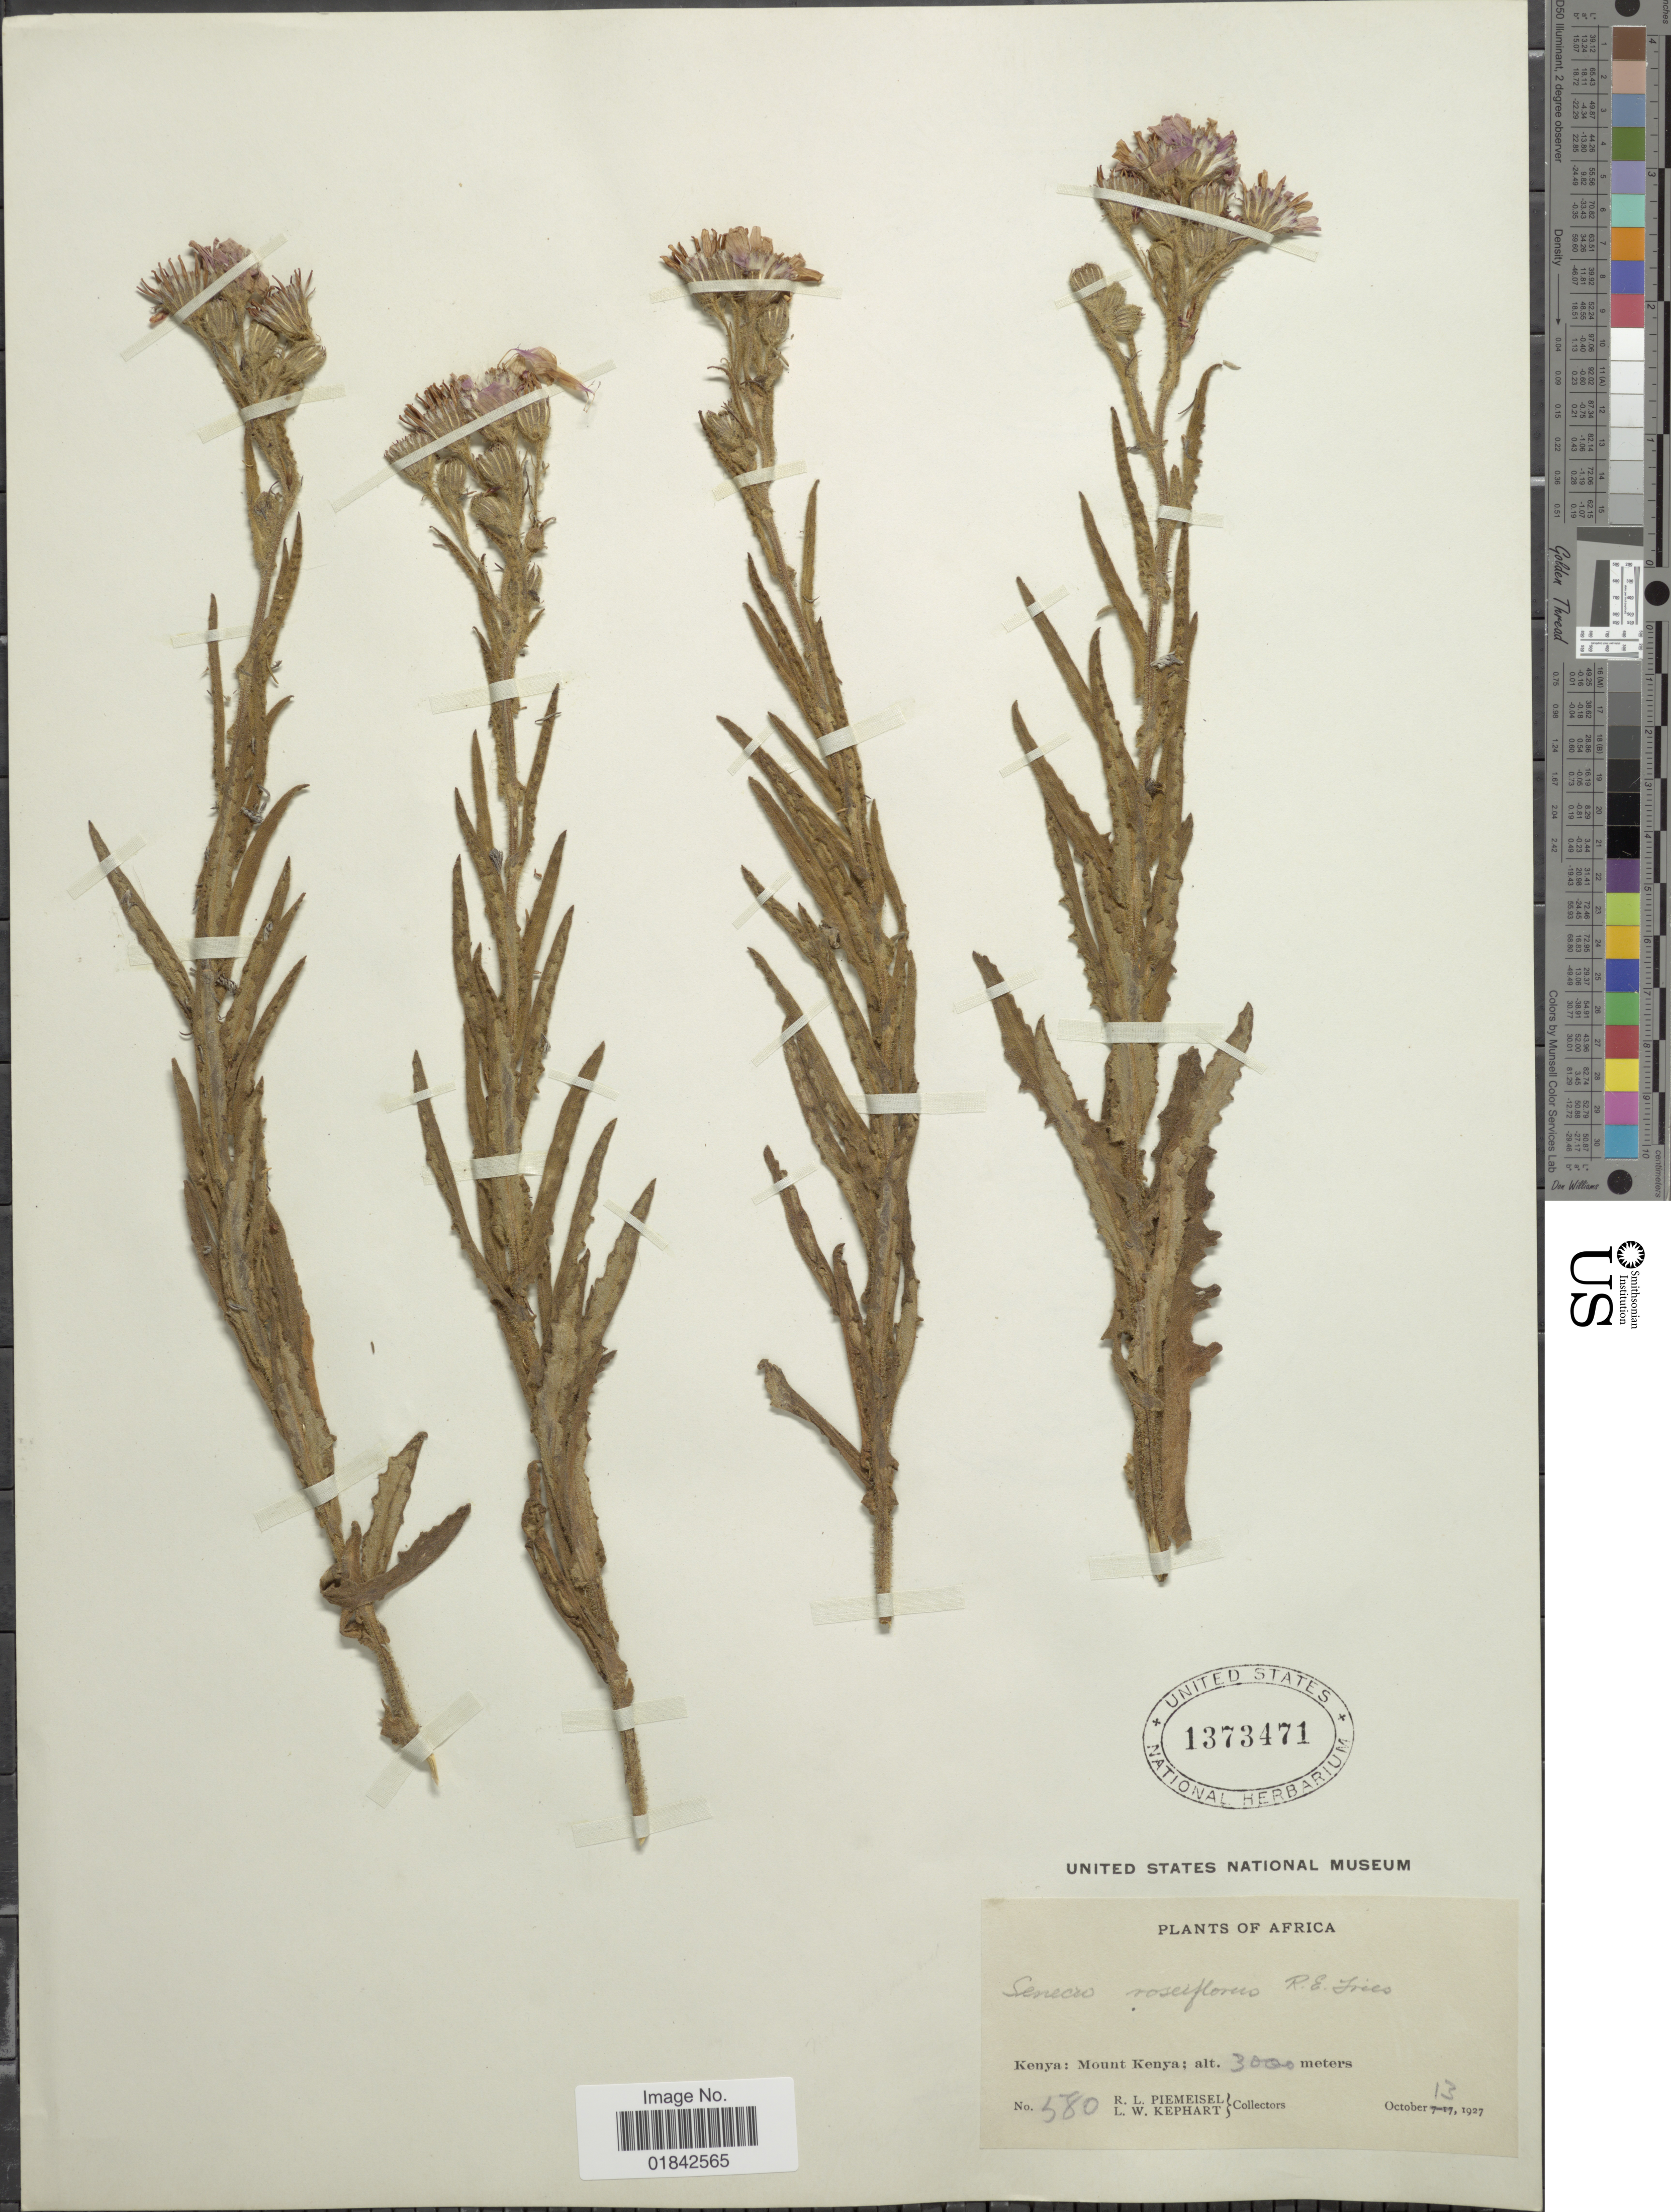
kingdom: Plantae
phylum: Tracheophyta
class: Magnoliopsida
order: Asterales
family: Asteraceae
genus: Senecio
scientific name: Senecio roseiflorus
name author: R.E. Fr.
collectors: R. L. Piemeisel & L. W. Kephart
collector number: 580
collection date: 1927-10-13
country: Kenya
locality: Mount Kenya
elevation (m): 3000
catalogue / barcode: US 1373471